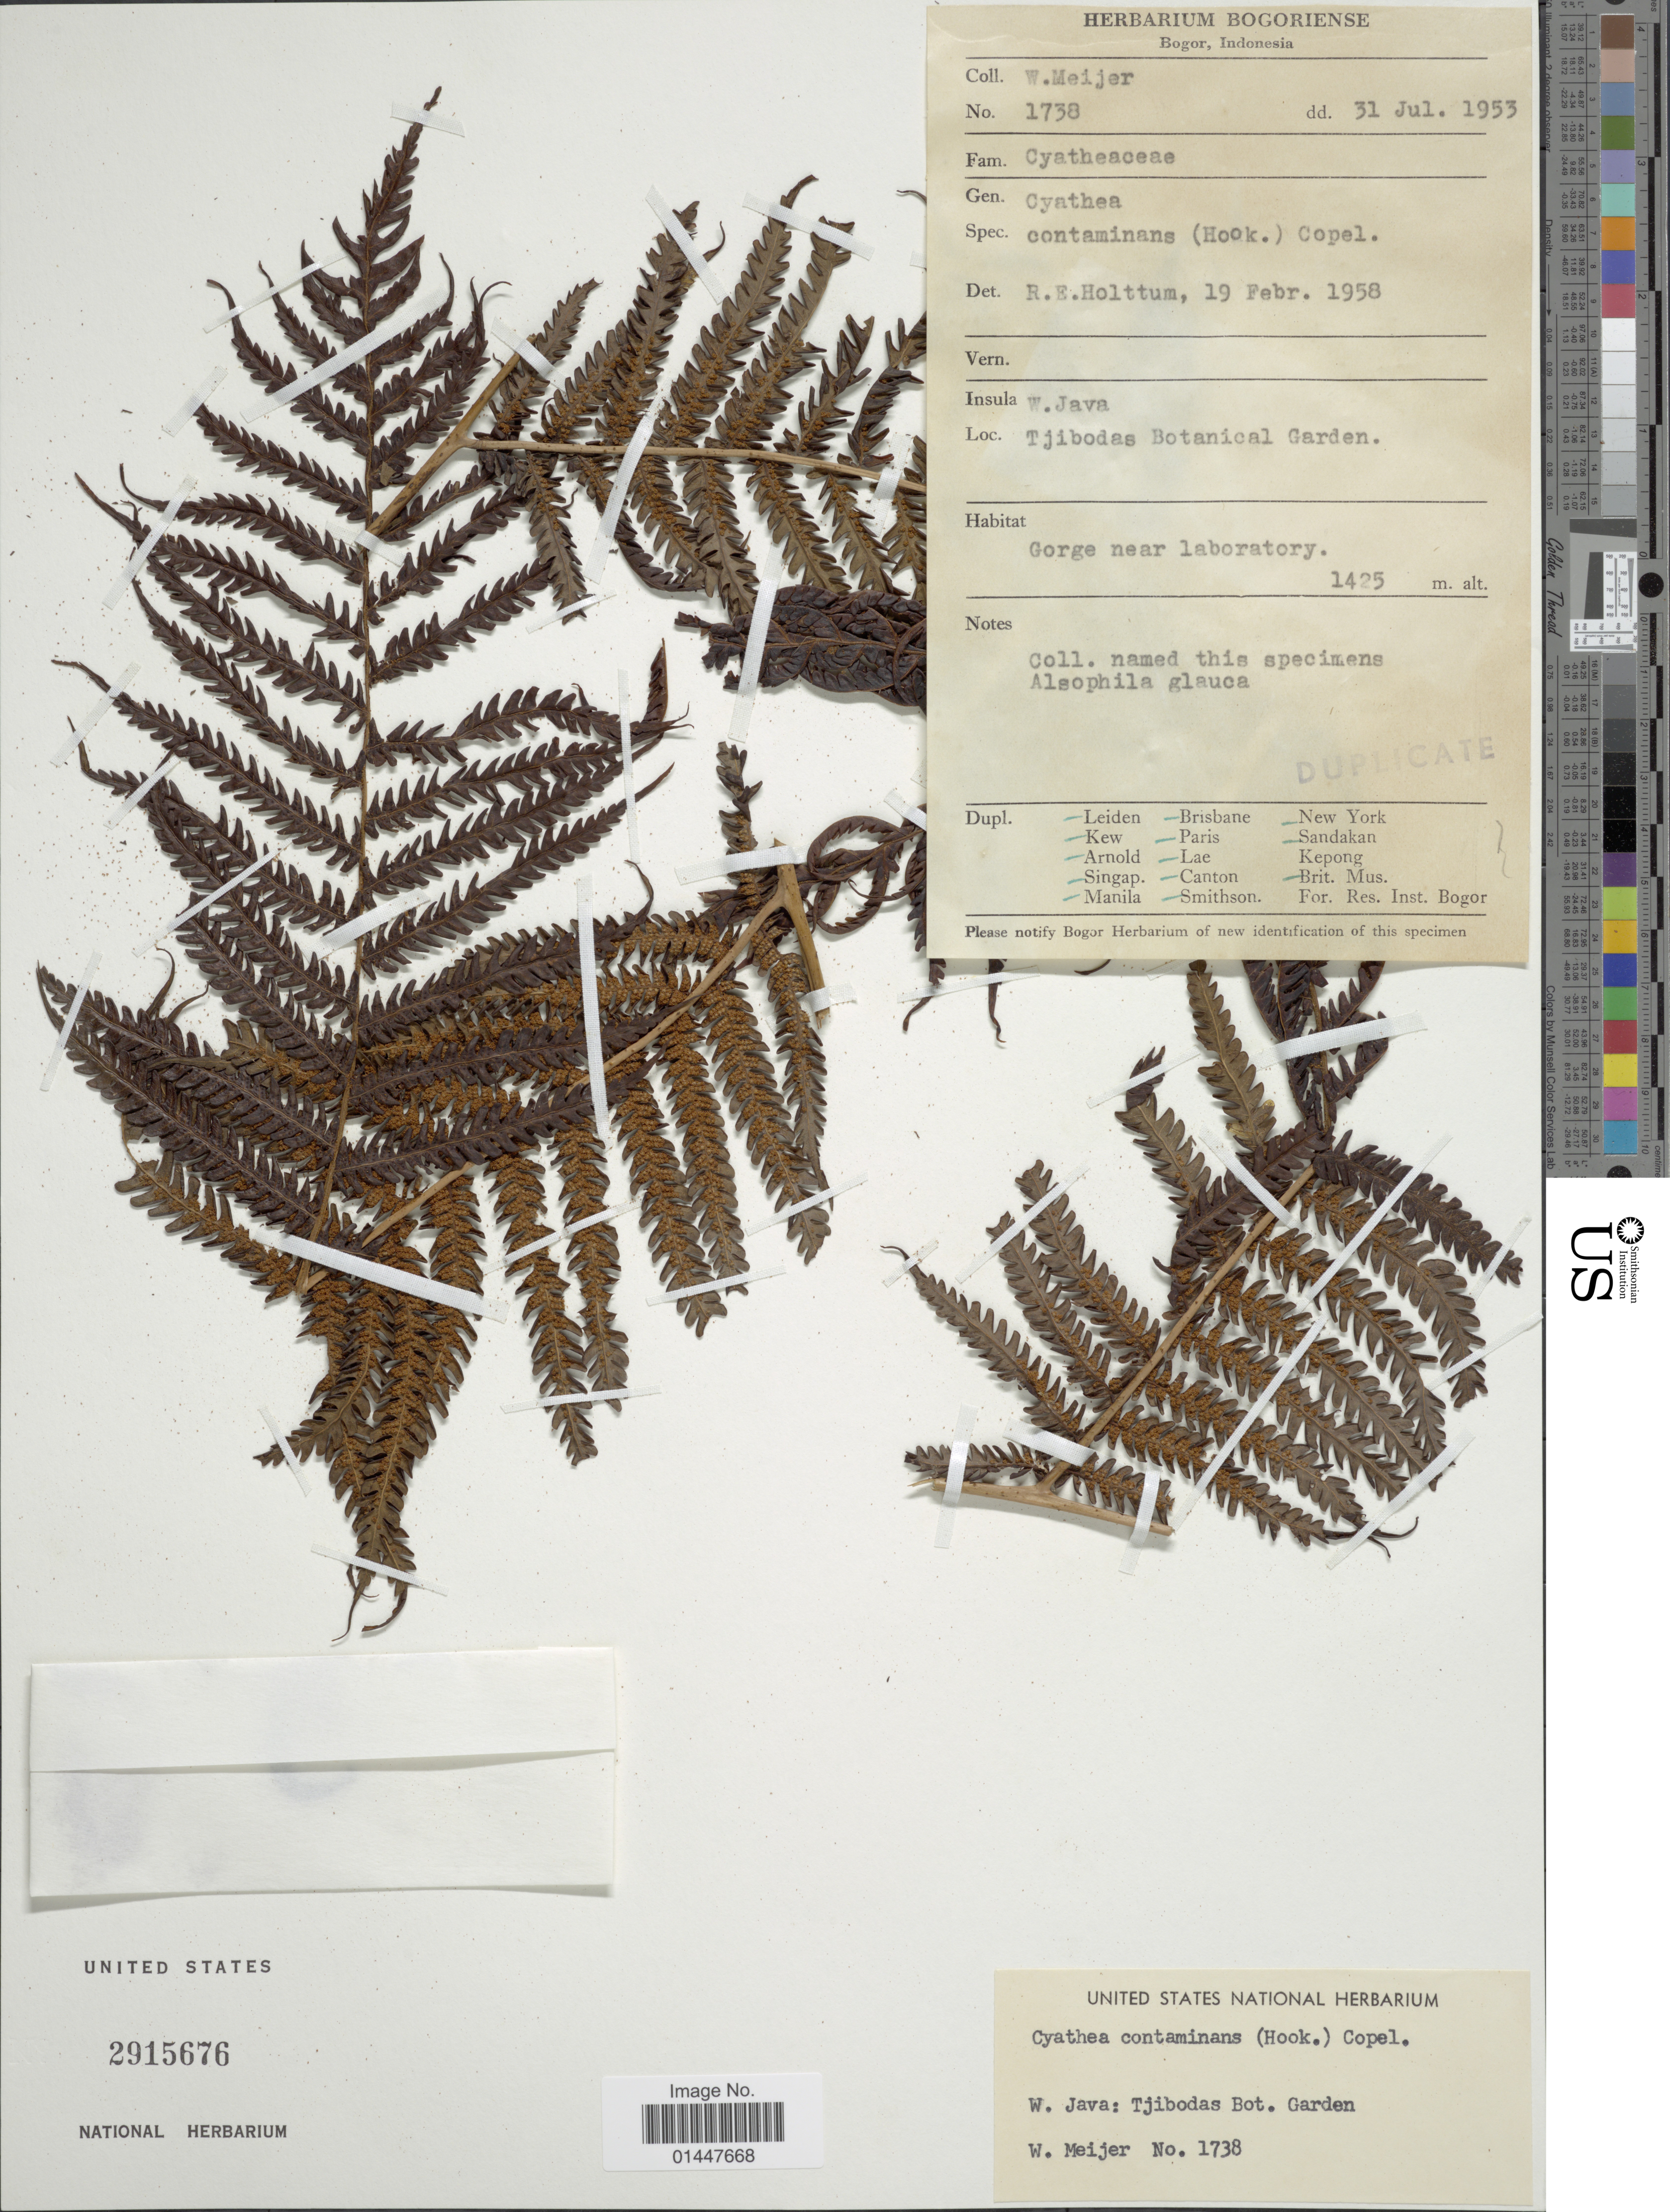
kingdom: Plantae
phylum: Tracheophyta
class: Polypodiopsida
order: Cyatheales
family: Cyatheaceae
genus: Sphaeropteris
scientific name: Sphaeropteris glauca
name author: (Blume) R.M. Tryon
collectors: W. Meijer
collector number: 1738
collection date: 1953-07-31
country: Indonesia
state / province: Java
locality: W. Java. Tjibodas Botanical Garden. Gorge near laboratory.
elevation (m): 1425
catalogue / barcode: US 2915676